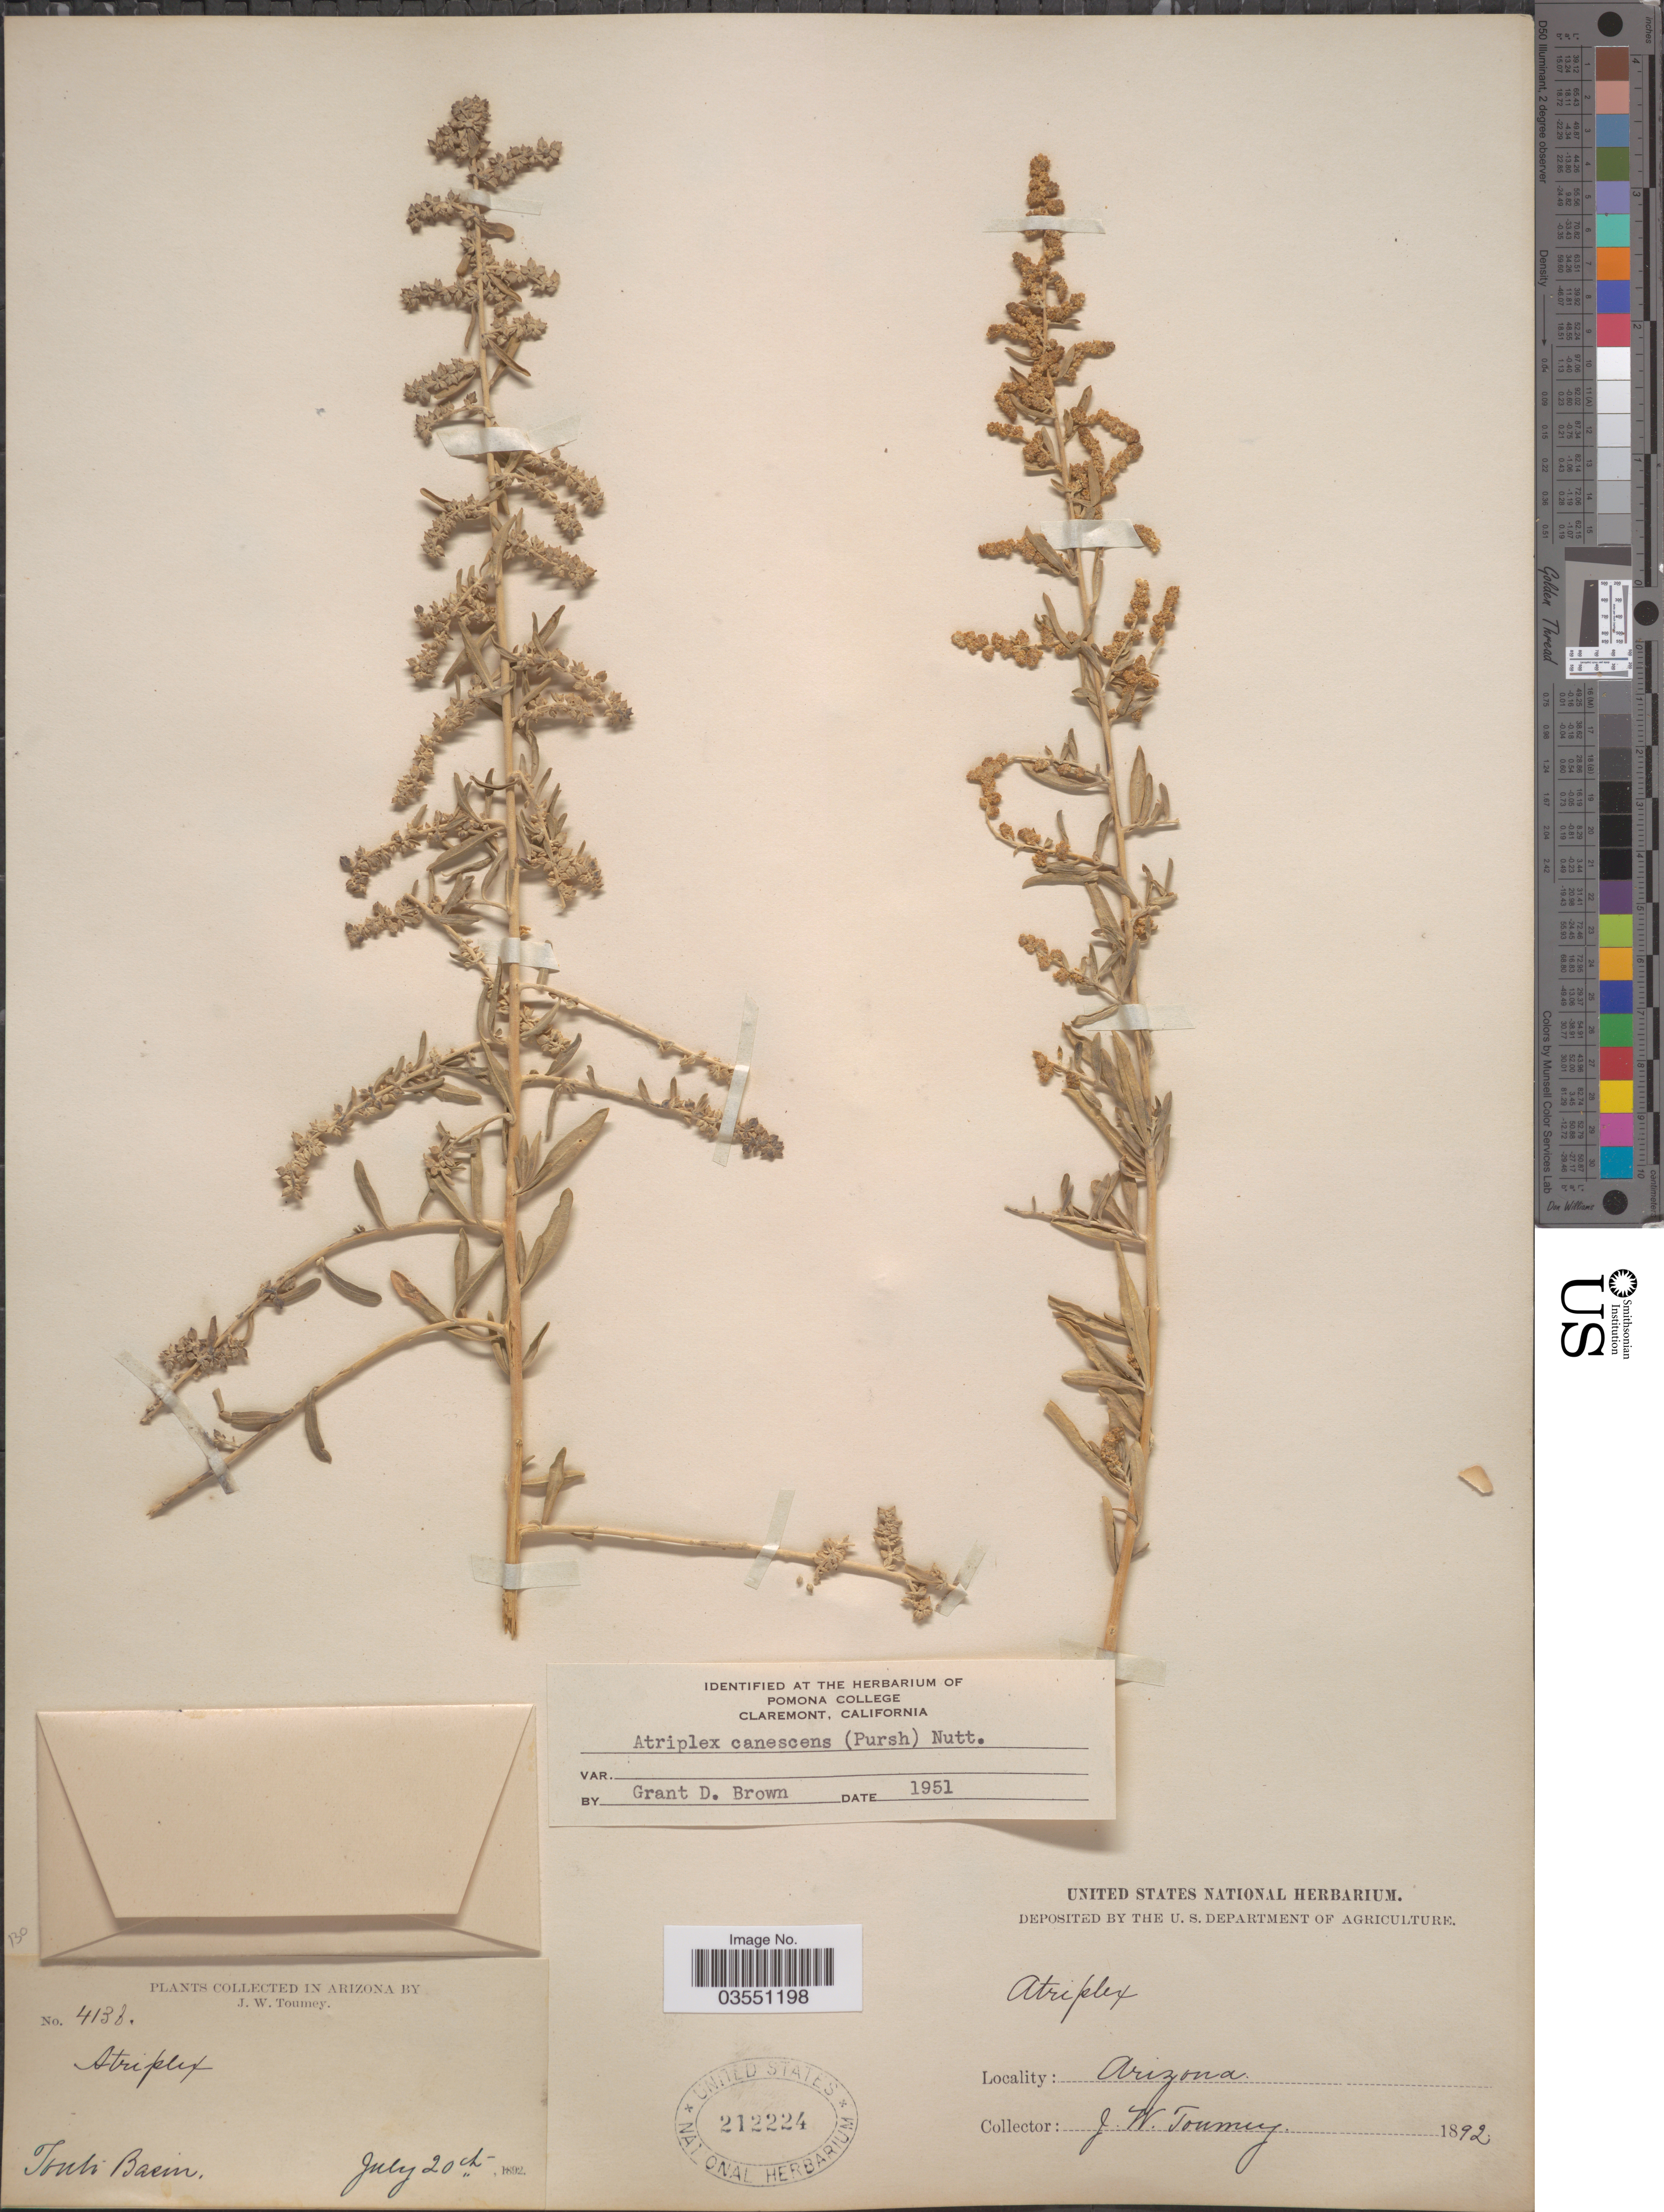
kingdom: Plantae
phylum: Tracheophyta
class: Magnoliopsida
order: Caryophyllales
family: Amaranthaceae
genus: Atriplex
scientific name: Atriplex canescens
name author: (Pursh) Nutt.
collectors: J. W. Toumey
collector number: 413b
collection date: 1892-07-20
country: United States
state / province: Arizona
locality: Tonto Basin.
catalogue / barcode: US 212224